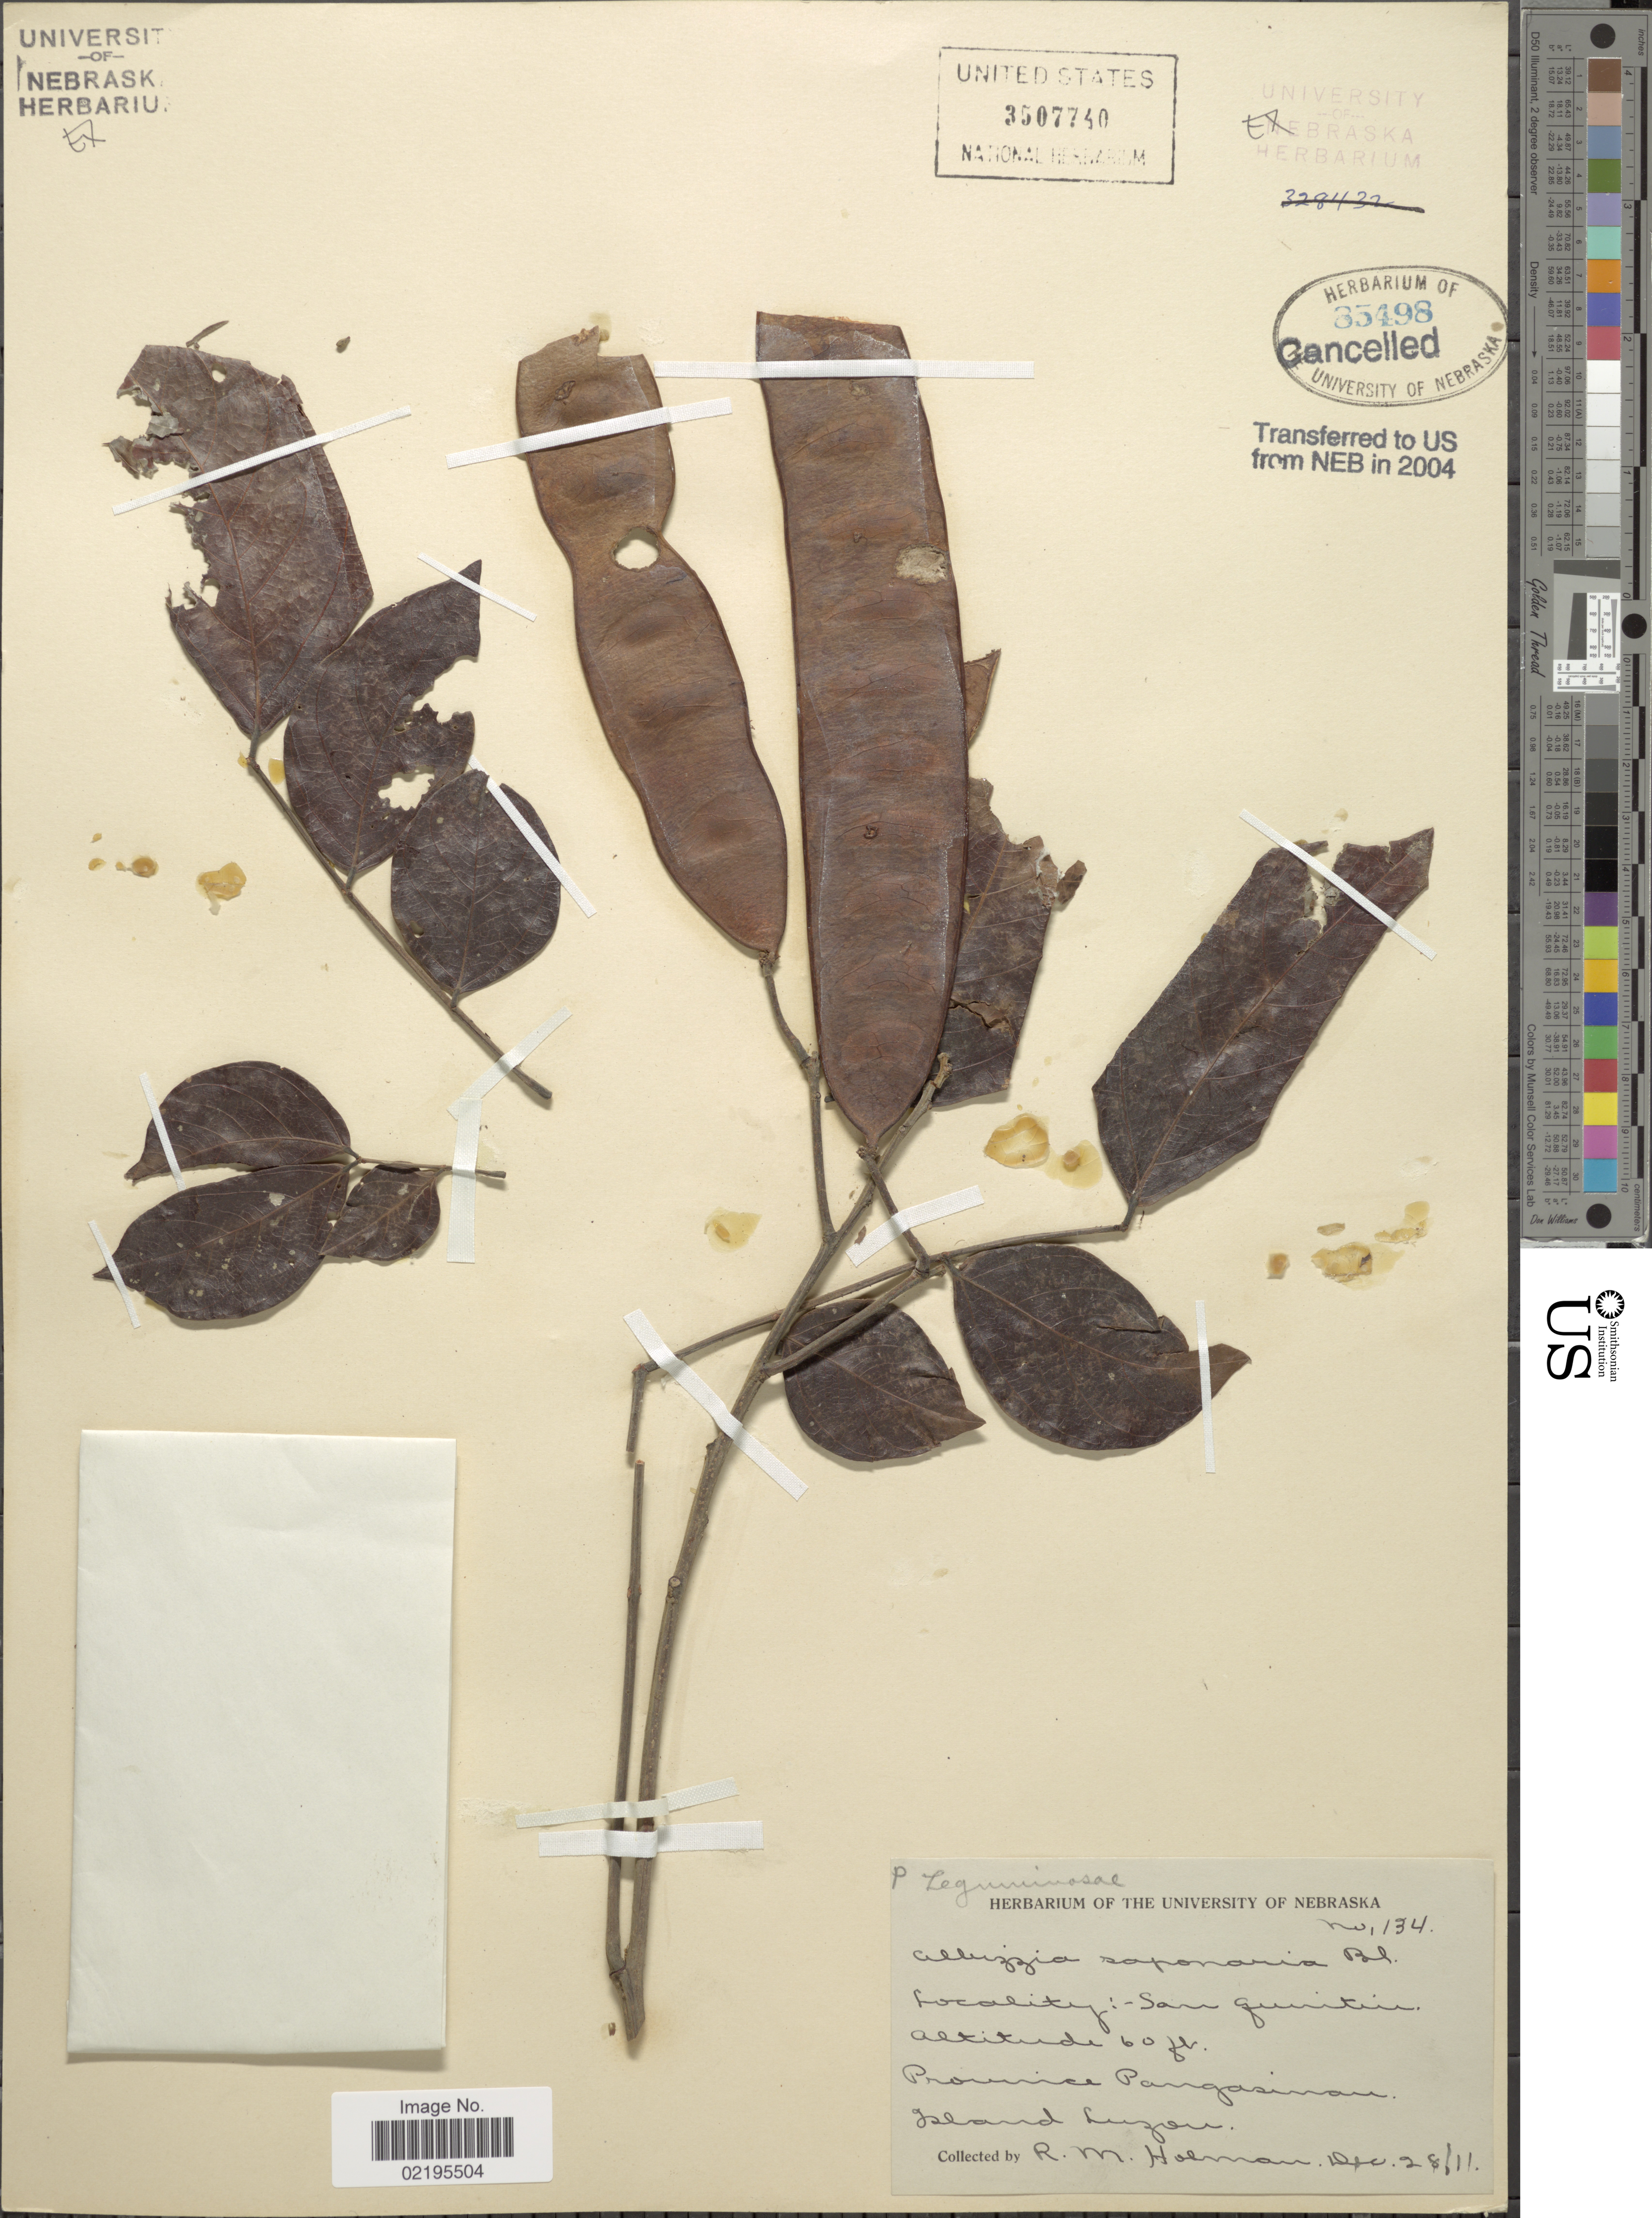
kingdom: Plantae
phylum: Tracheophyta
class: Magnoliopsida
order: Fabales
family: Fabaceae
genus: Albizia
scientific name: Albizia saponaria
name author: (Lour.) Blume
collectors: R. Holman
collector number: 134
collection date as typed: Transcribed d/m/y: 28/12/11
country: Philippines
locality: San Guintiu, Province Pangasinau, Island Luzon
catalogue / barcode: US 3507740